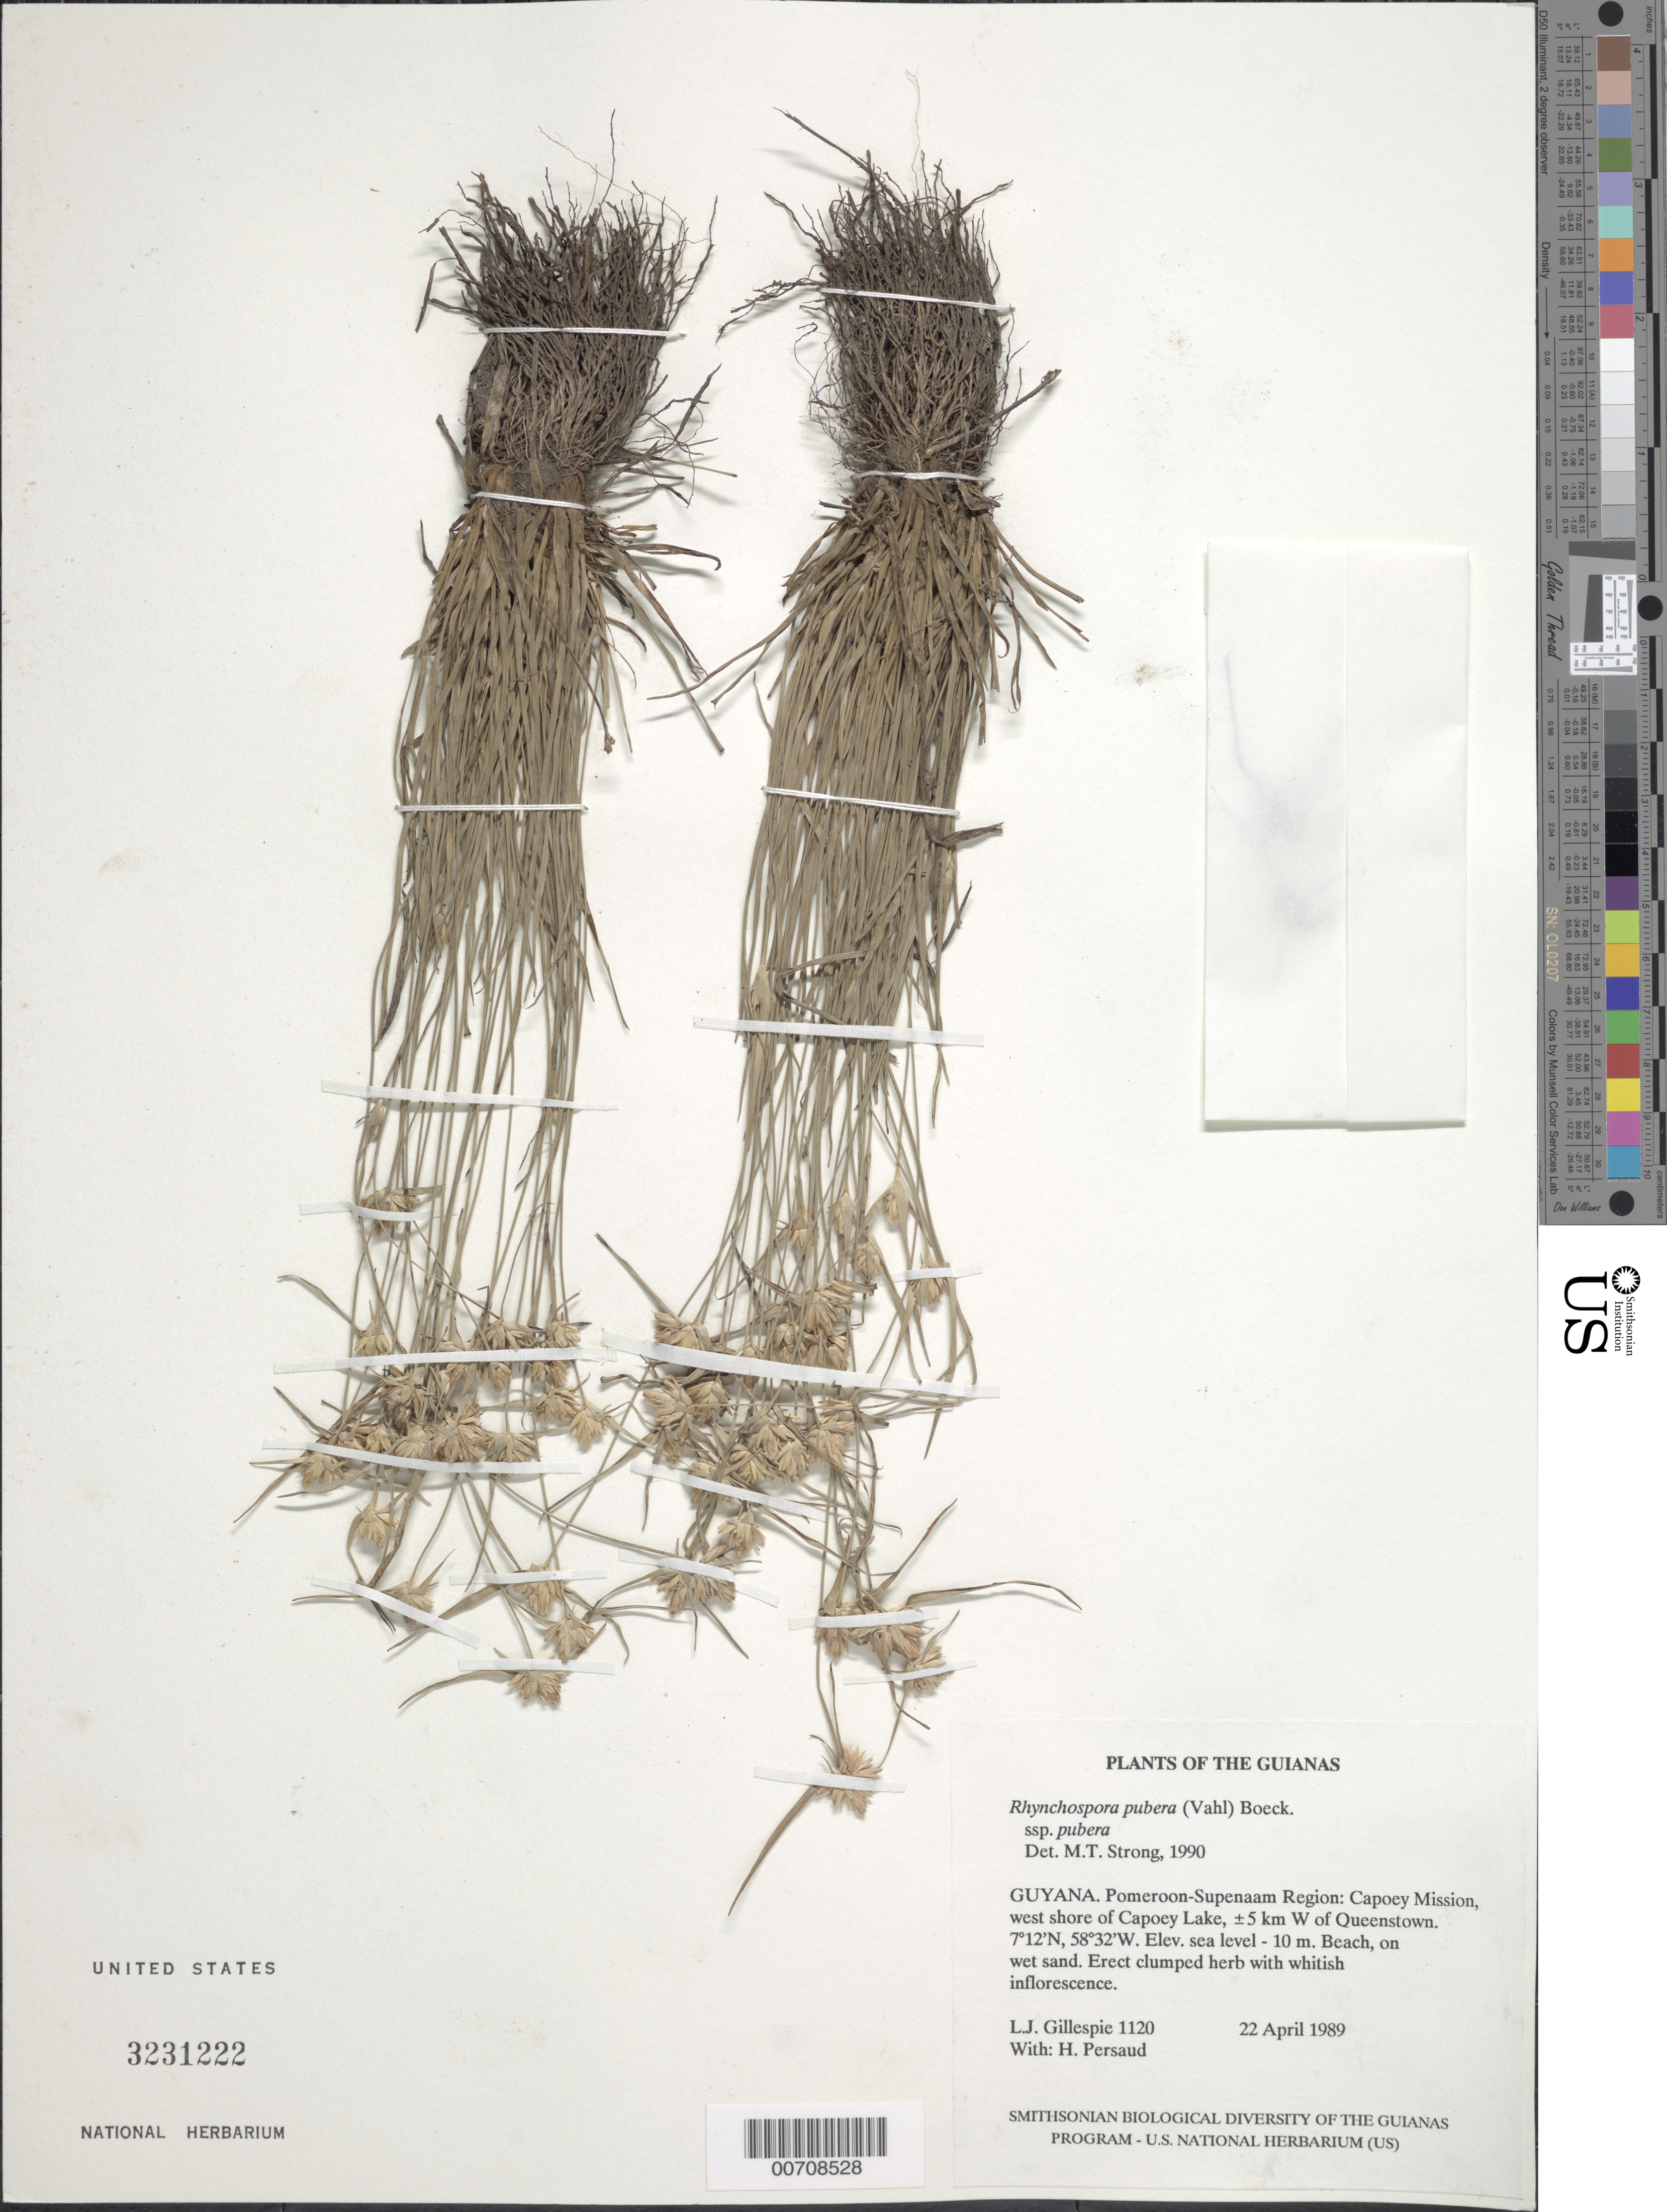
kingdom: Plantae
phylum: Tracheophyta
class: Liliopsida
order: Poales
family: Cyperaceae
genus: Rhynchospora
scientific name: Rhynchospora pubera subsp. pubera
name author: (Vahl) Boeckeler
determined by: Strong, M. T., (US), Smithsonian Institution - National Museum of Natural History (UNITED STATES)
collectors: L. J. Gillespie & H. Persaud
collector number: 1120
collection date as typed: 22 April 1989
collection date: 1989-04-22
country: Guyana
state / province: Pomeroon-Supenaam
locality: Capoey Mission, west shore of Capoey Lake, ±5 km W of Queenstown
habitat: Beach, on wet sand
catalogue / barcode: US 3231222